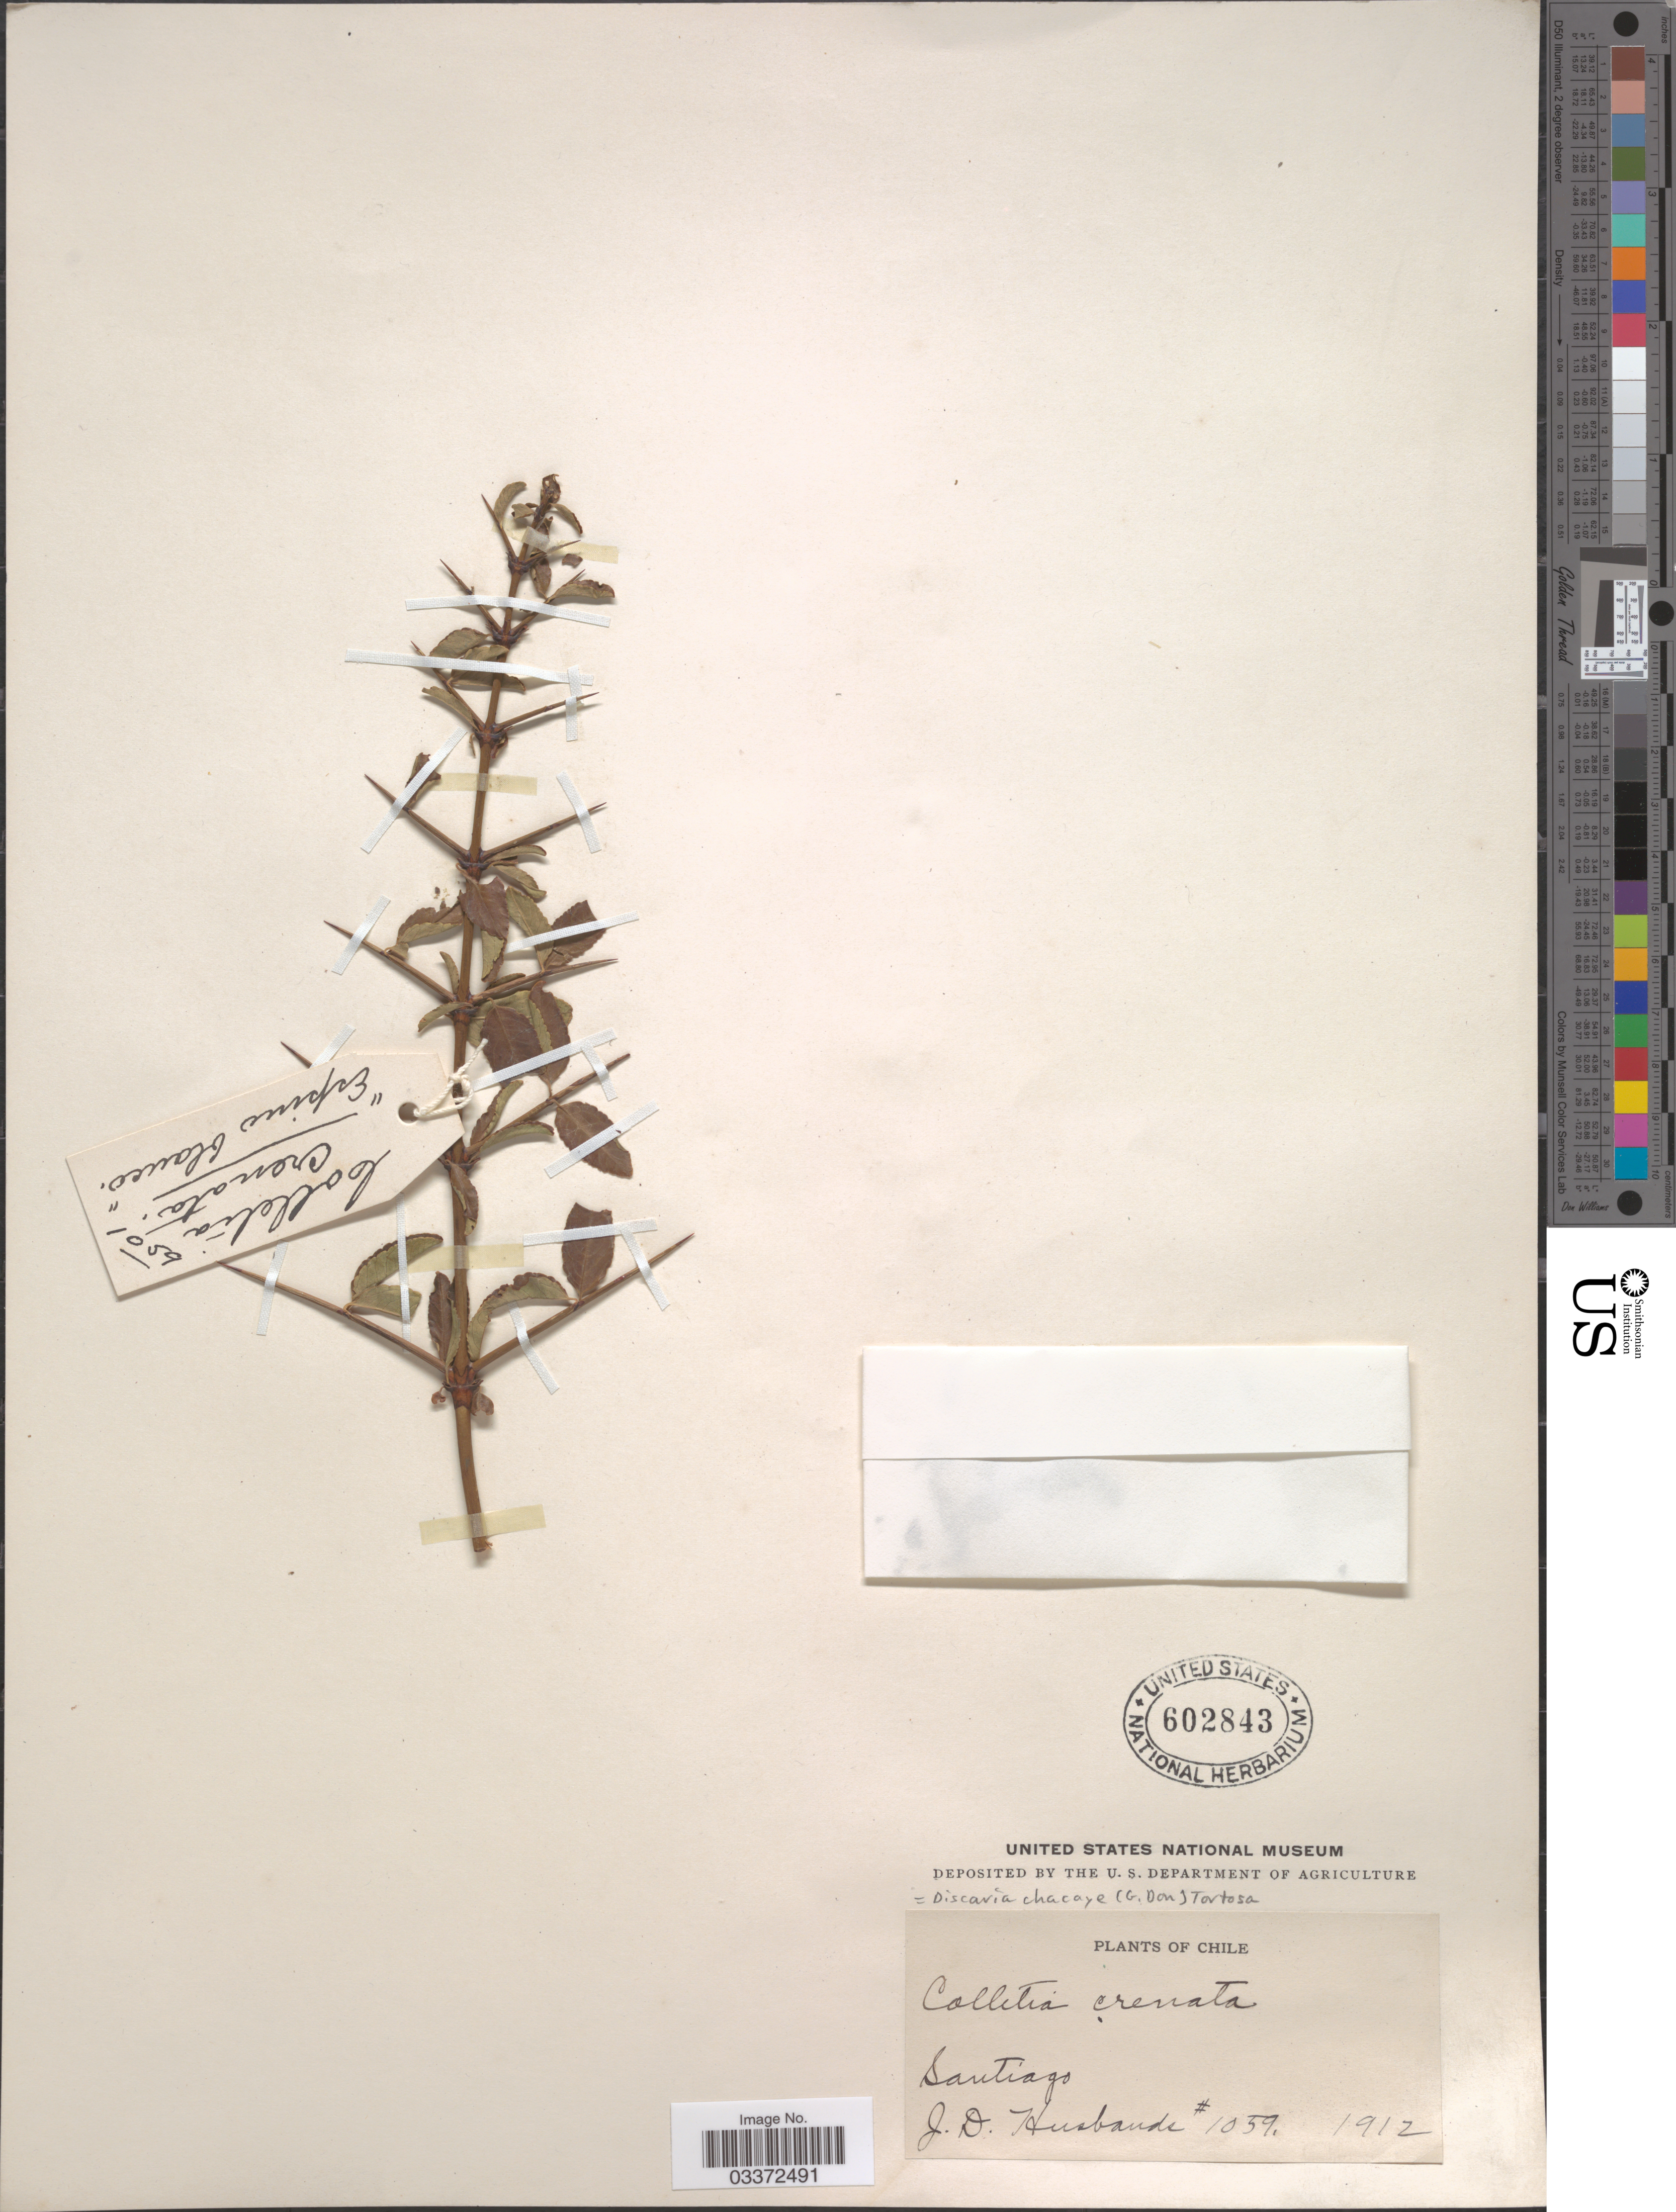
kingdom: Plantae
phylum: Tracheophyta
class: Magnoliopsida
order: Rosales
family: Rhamnaceae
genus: Discaria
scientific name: Discaria chacaye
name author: (G. Don) Tortosa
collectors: J. Husbands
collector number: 1059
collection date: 1912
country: Chile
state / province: Región Metropolitana (RM)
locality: Santiago.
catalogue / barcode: US 602843